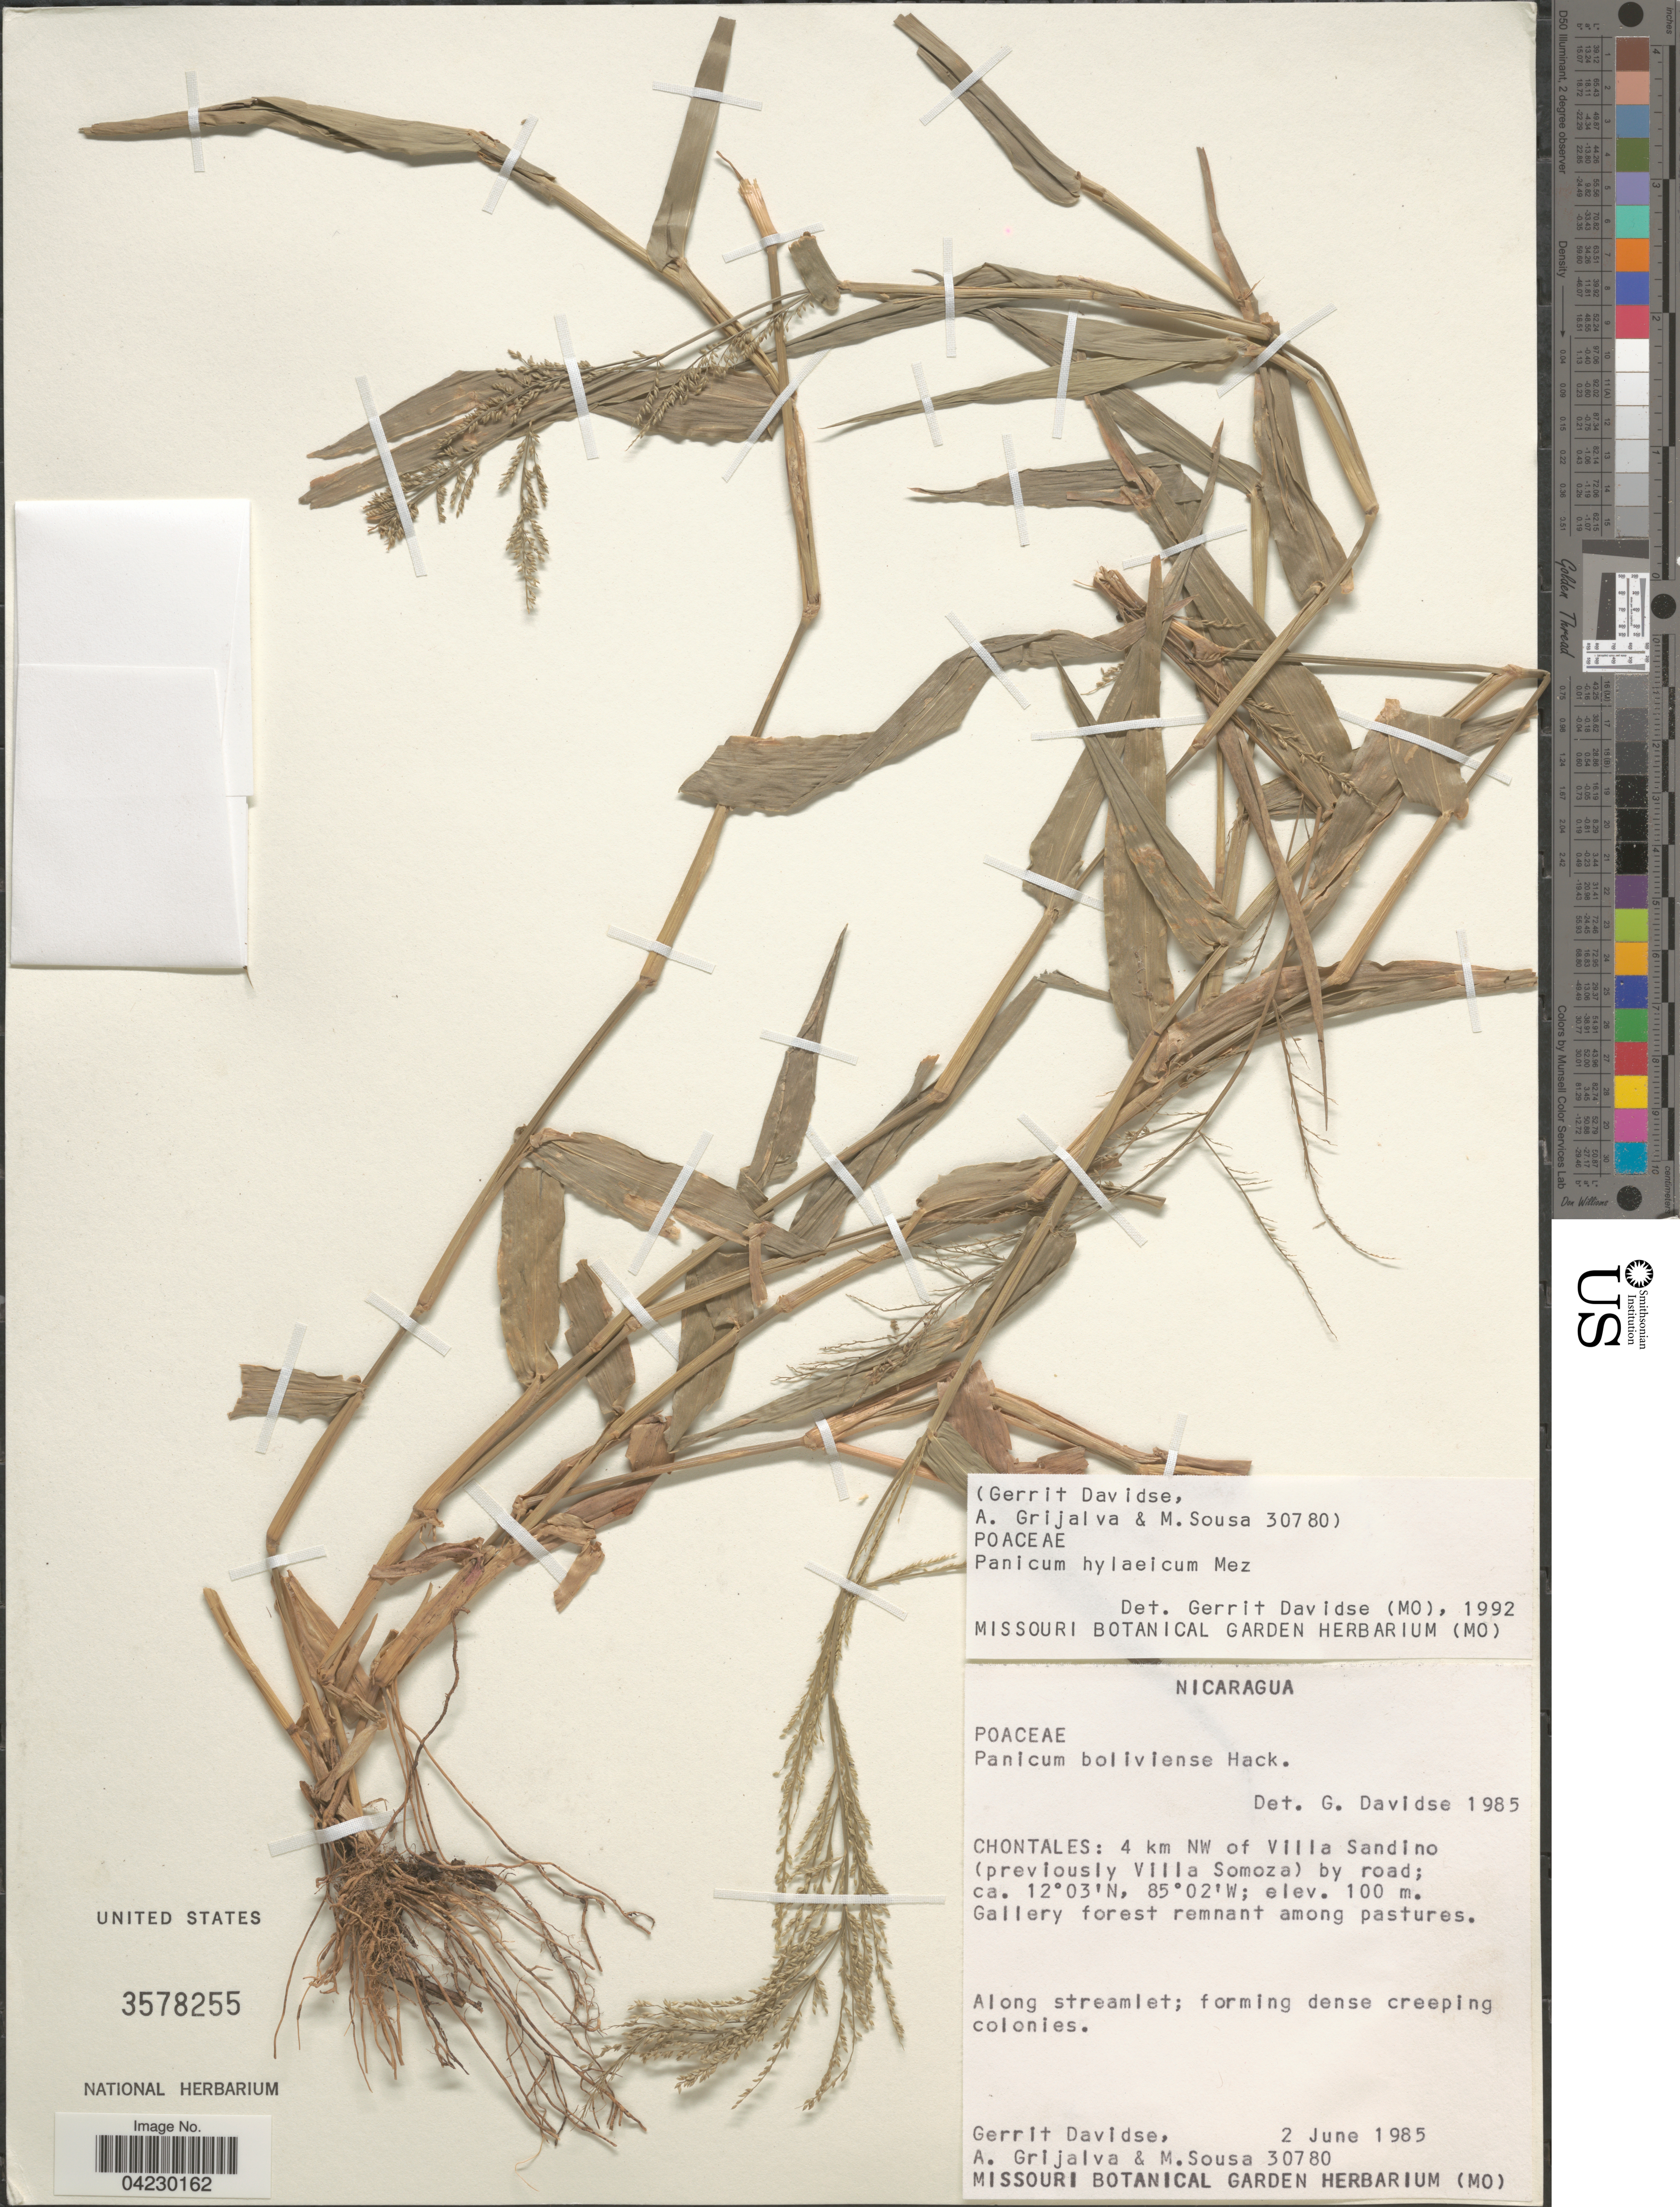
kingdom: Plantae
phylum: Tracheophyta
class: Liliopsida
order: Poales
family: Poaceae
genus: Rugoloa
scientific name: Rugoloa hylaeica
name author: (Mez) Zuloaga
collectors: G. Davidse, A. Grijalva & M. Sousa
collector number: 30780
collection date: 1985-06-02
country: Nicaragua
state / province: Chontales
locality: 4 km NW of Villa Sandino (previously Villa Somoza) by road; Gallery forest remnant among pastures. Along streamlet.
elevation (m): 100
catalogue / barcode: US 3578255